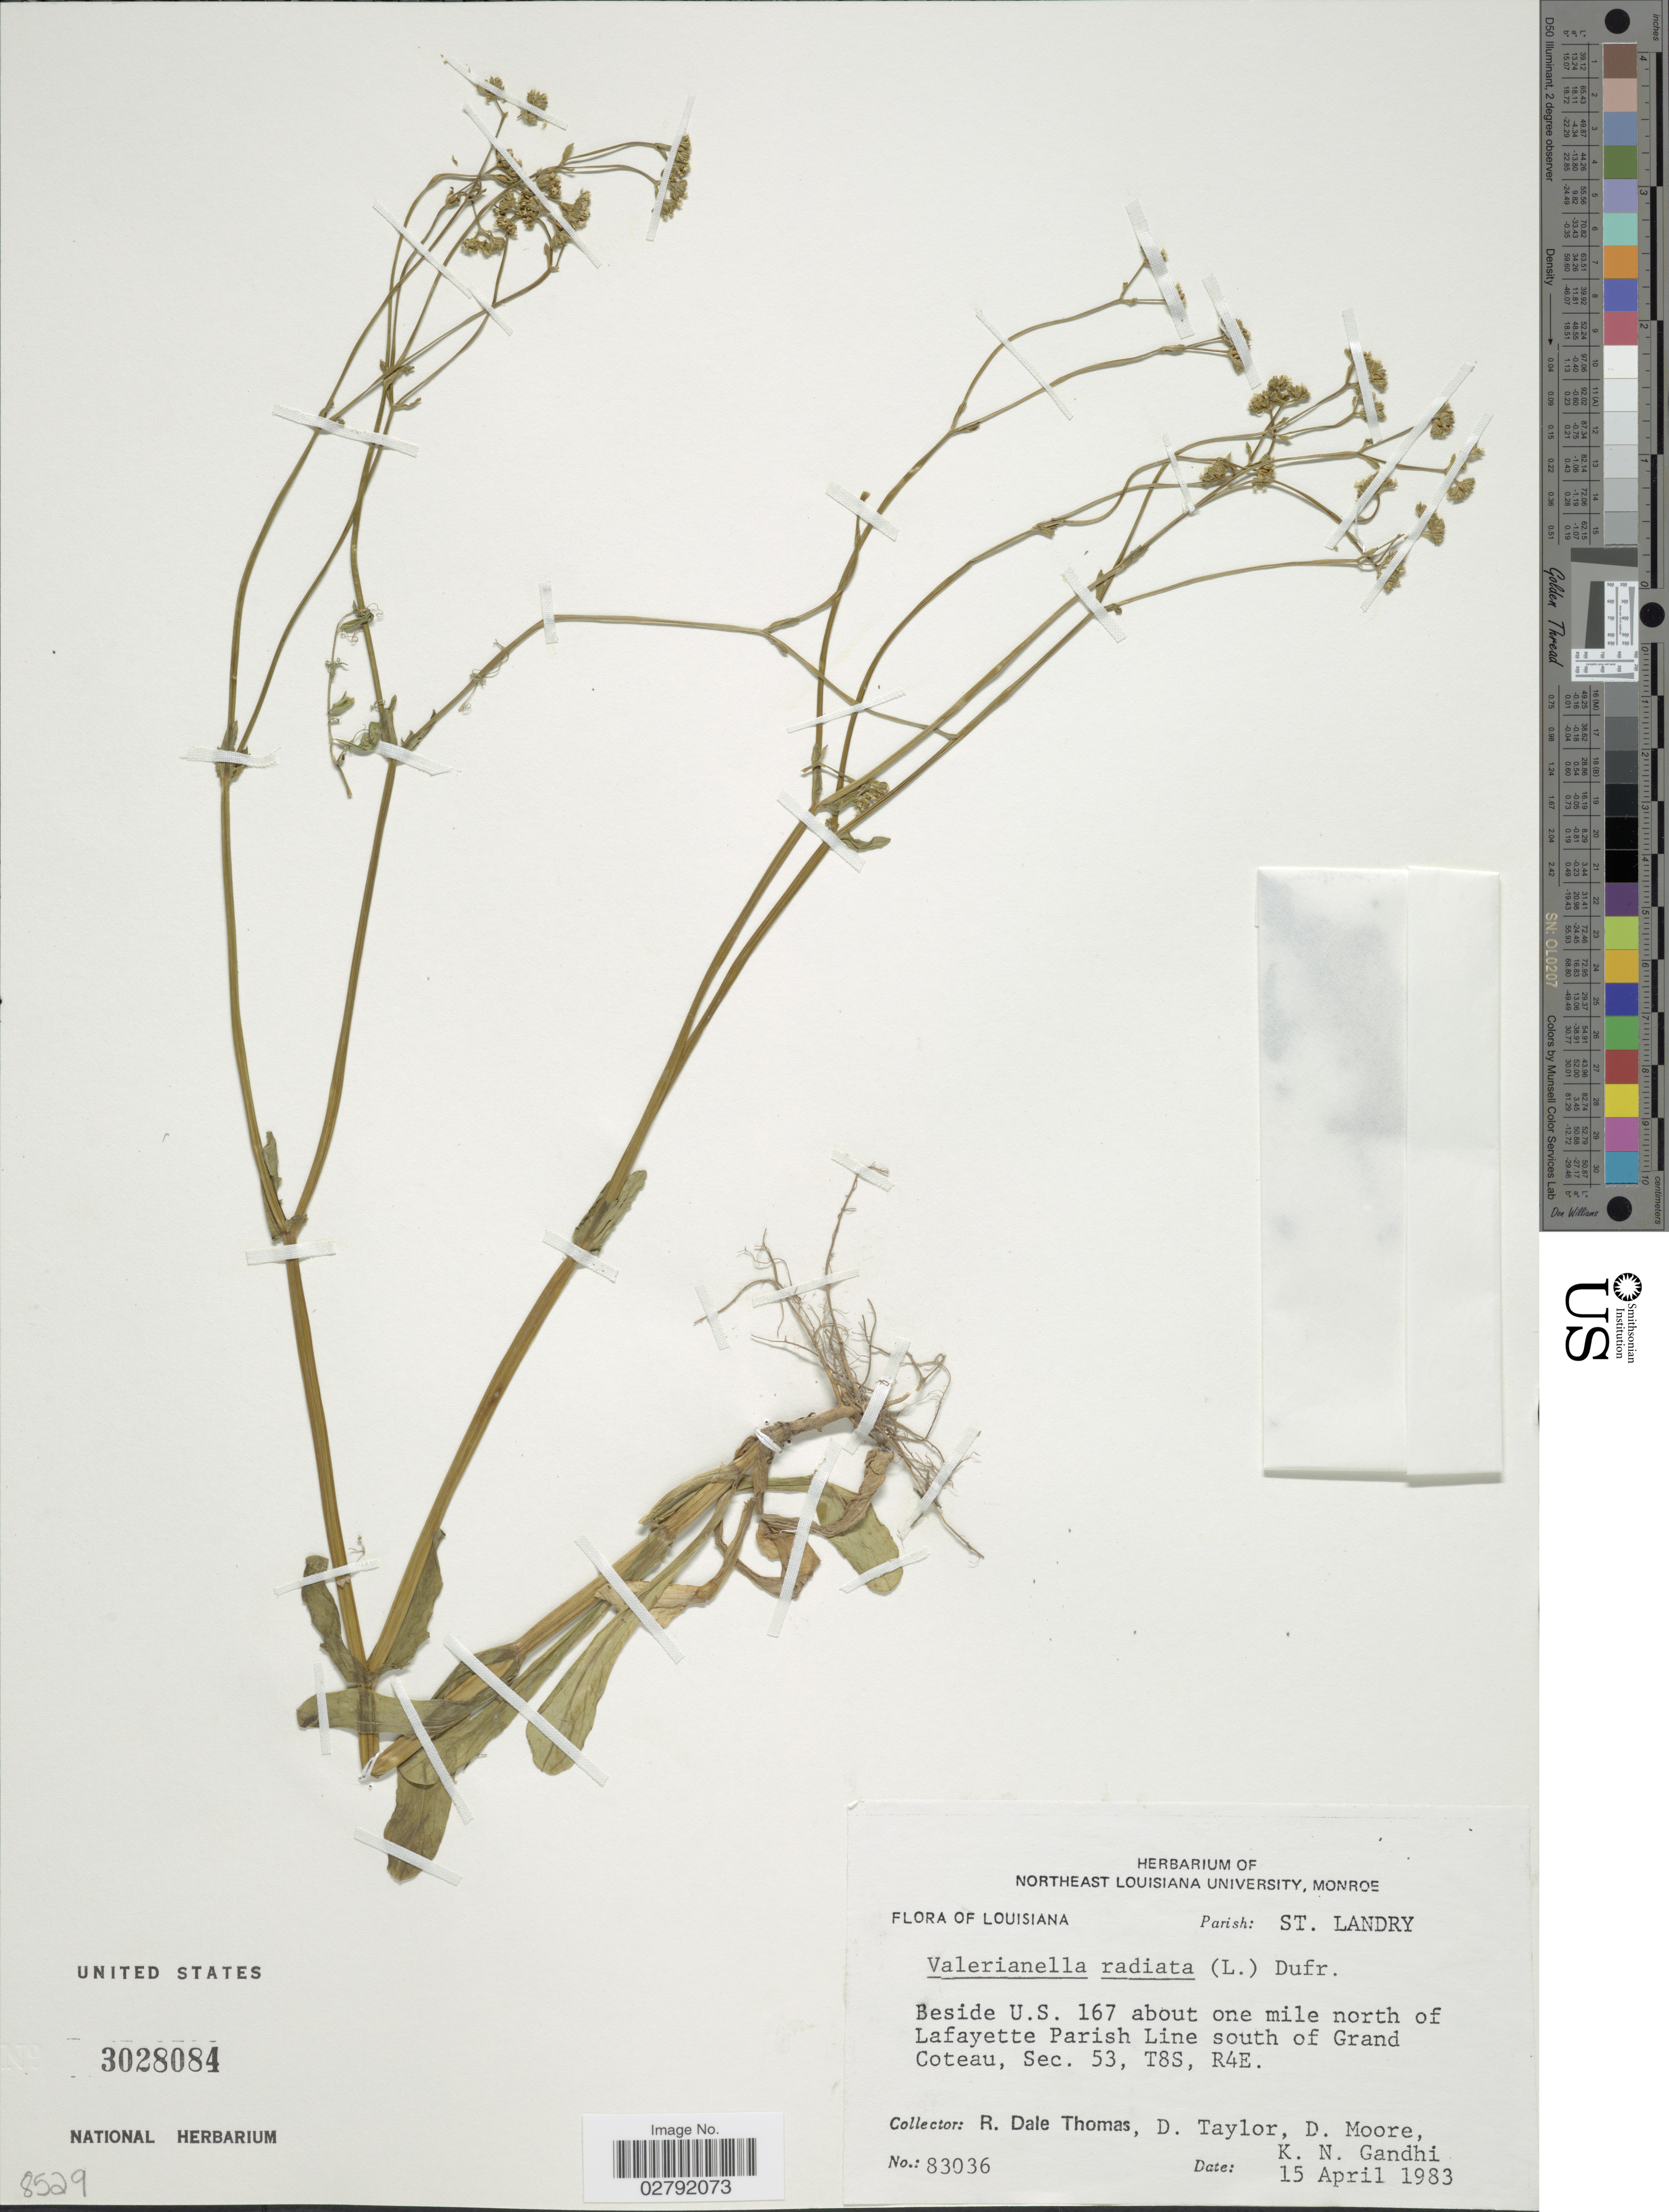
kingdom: Plantae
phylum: Tracheophyta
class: Magnoliopsida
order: Dipsacales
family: Caprifoliaceae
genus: Valerianella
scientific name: Valerianella radiata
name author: (L.) Dufr.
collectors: R. Thomas, D. Taylor, D. Moore & K. N. Gandhi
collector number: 83036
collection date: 1983-04-15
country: United States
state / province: Louisiana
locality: Parish: St. Landry. Beside U.S. 167 about one mile north of Lafayette Parish Line south of Grand Coteau, Sec. 53, T8S, R4E.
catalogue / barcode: US 3028084